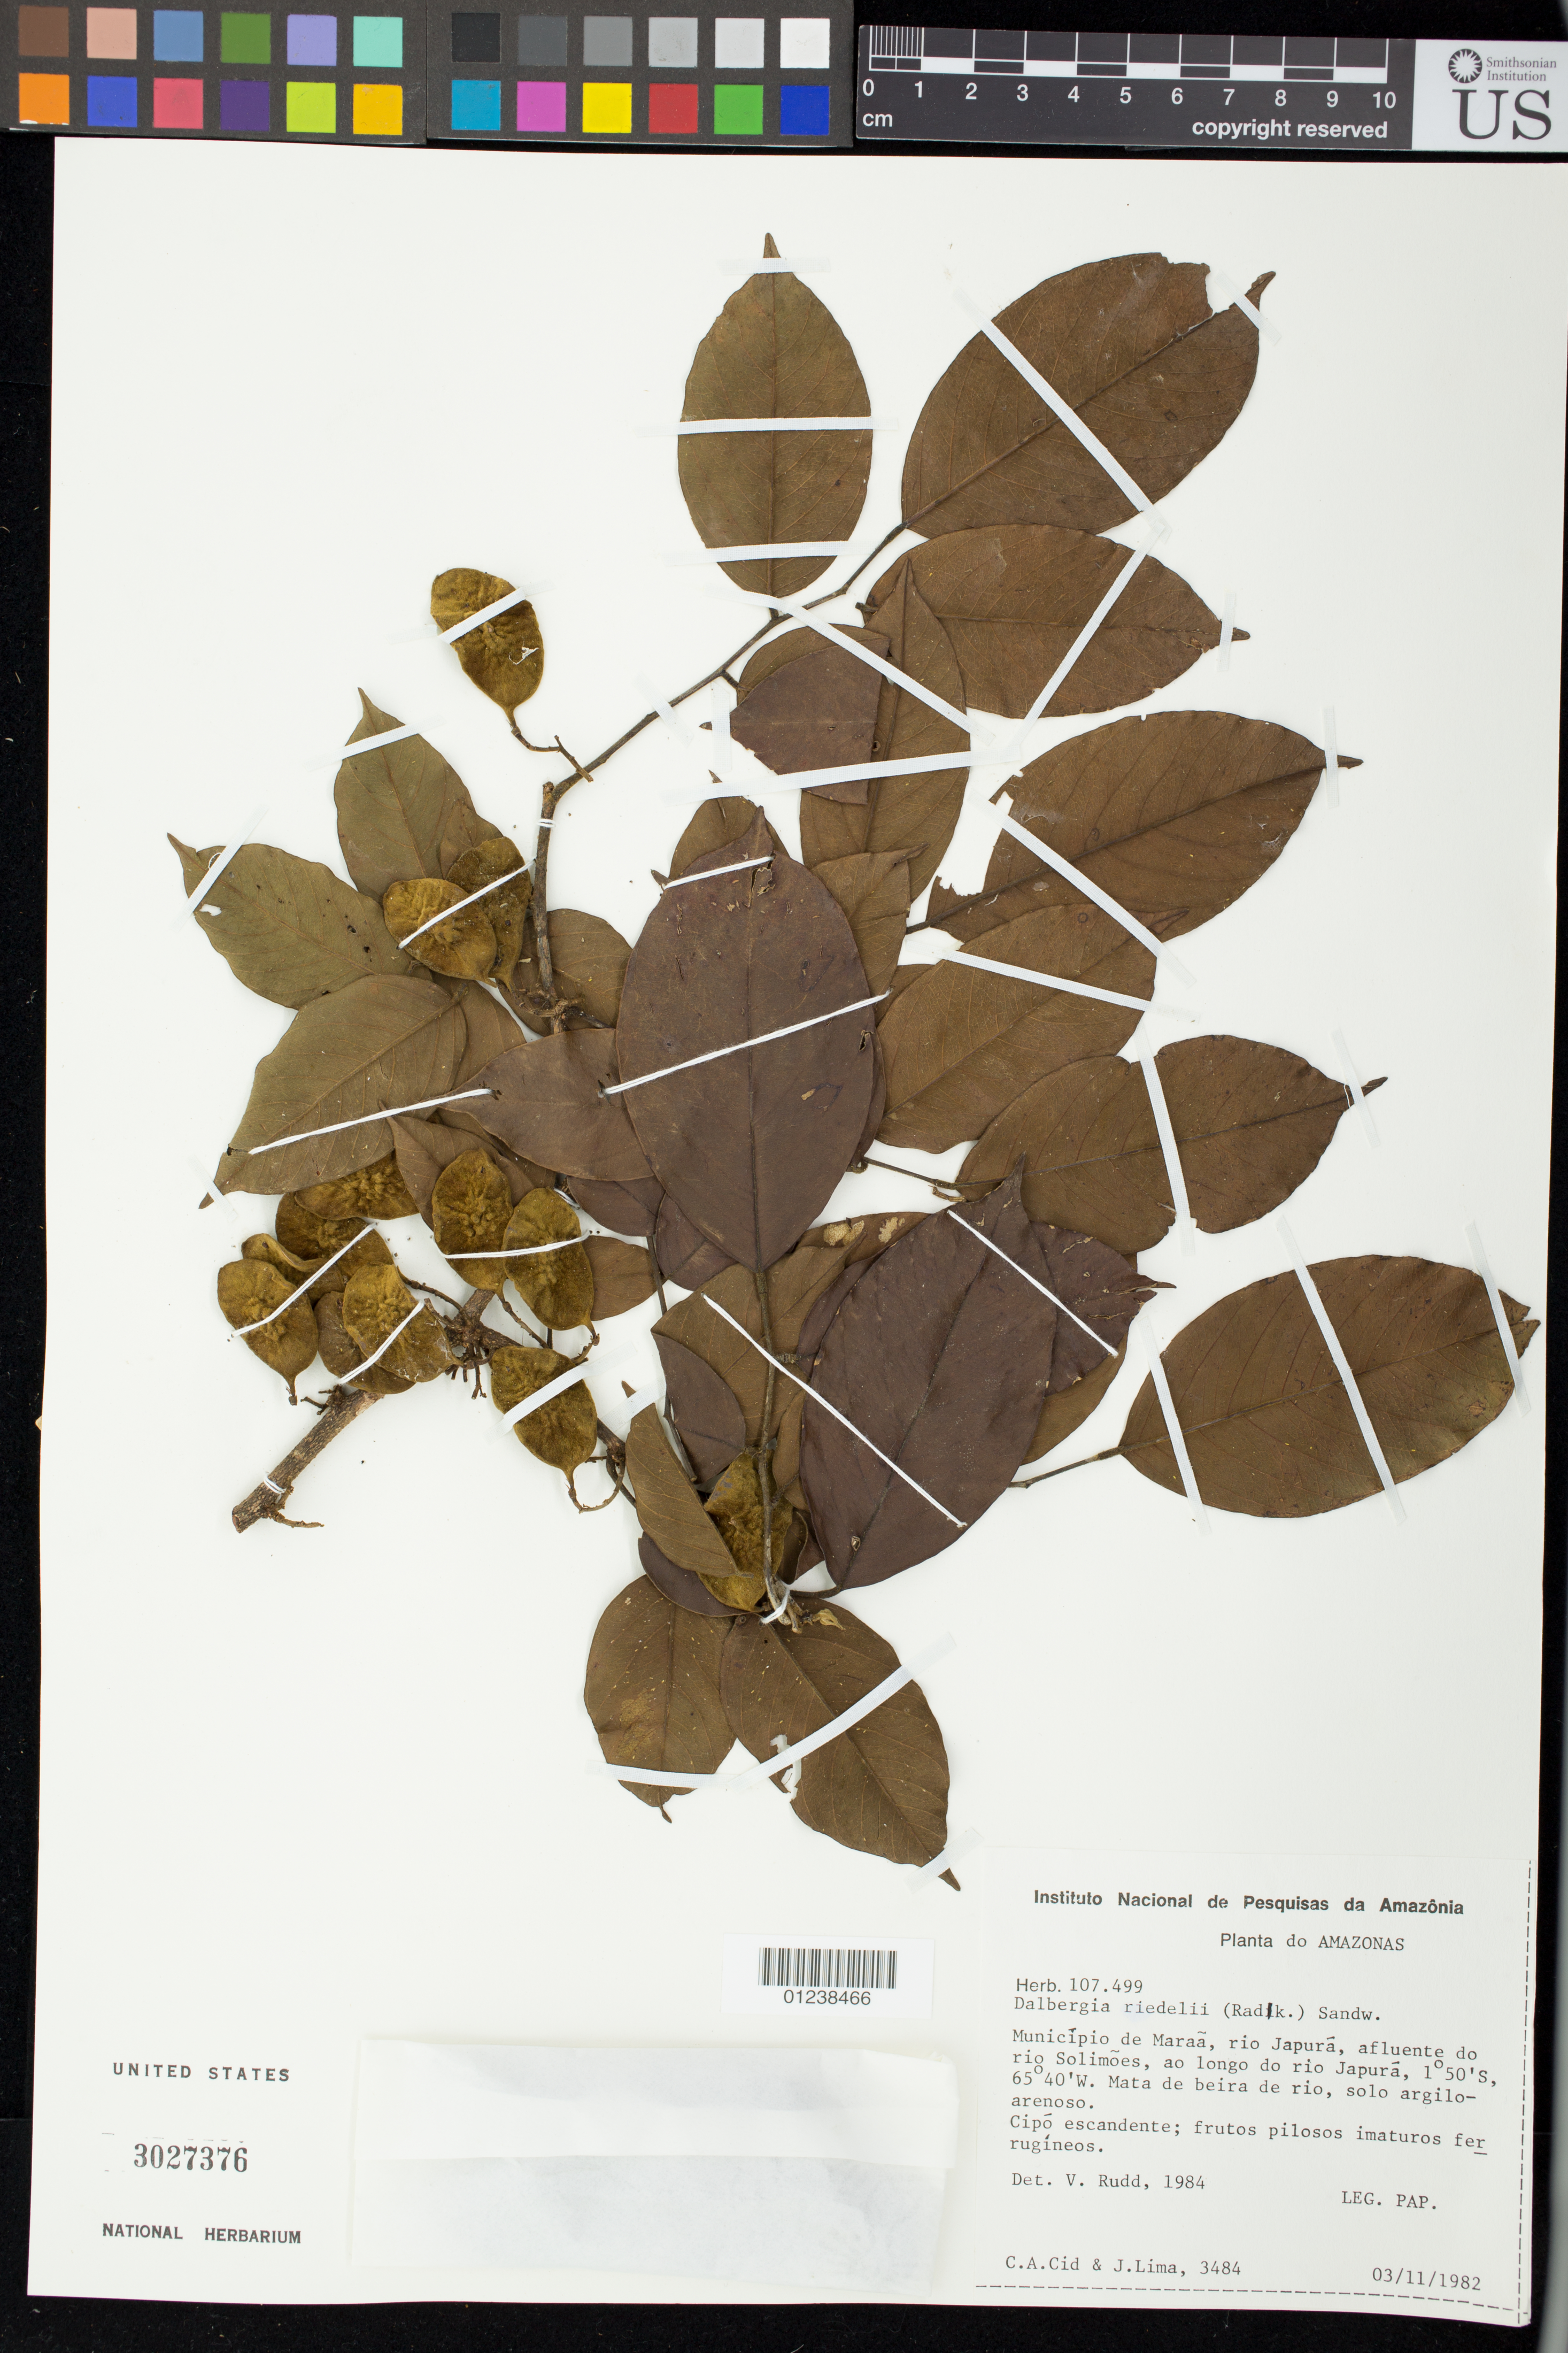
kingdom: Plantae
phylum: Tracheophyta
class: Magnoliopsida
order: Fabales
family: Fabaceae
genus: Dalbergia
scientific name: Dalbergia riedelii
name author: (Benth.) Sandwith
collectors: C. A. Cid Ferreira & J. Lima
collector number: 3484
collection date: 1982-03-11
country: Brazil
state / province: Amazonas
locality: Municipio de Maraa, rio Japura, afluente do rio Solimoes, ao longo do rio Japura.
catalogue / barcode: US 3027376